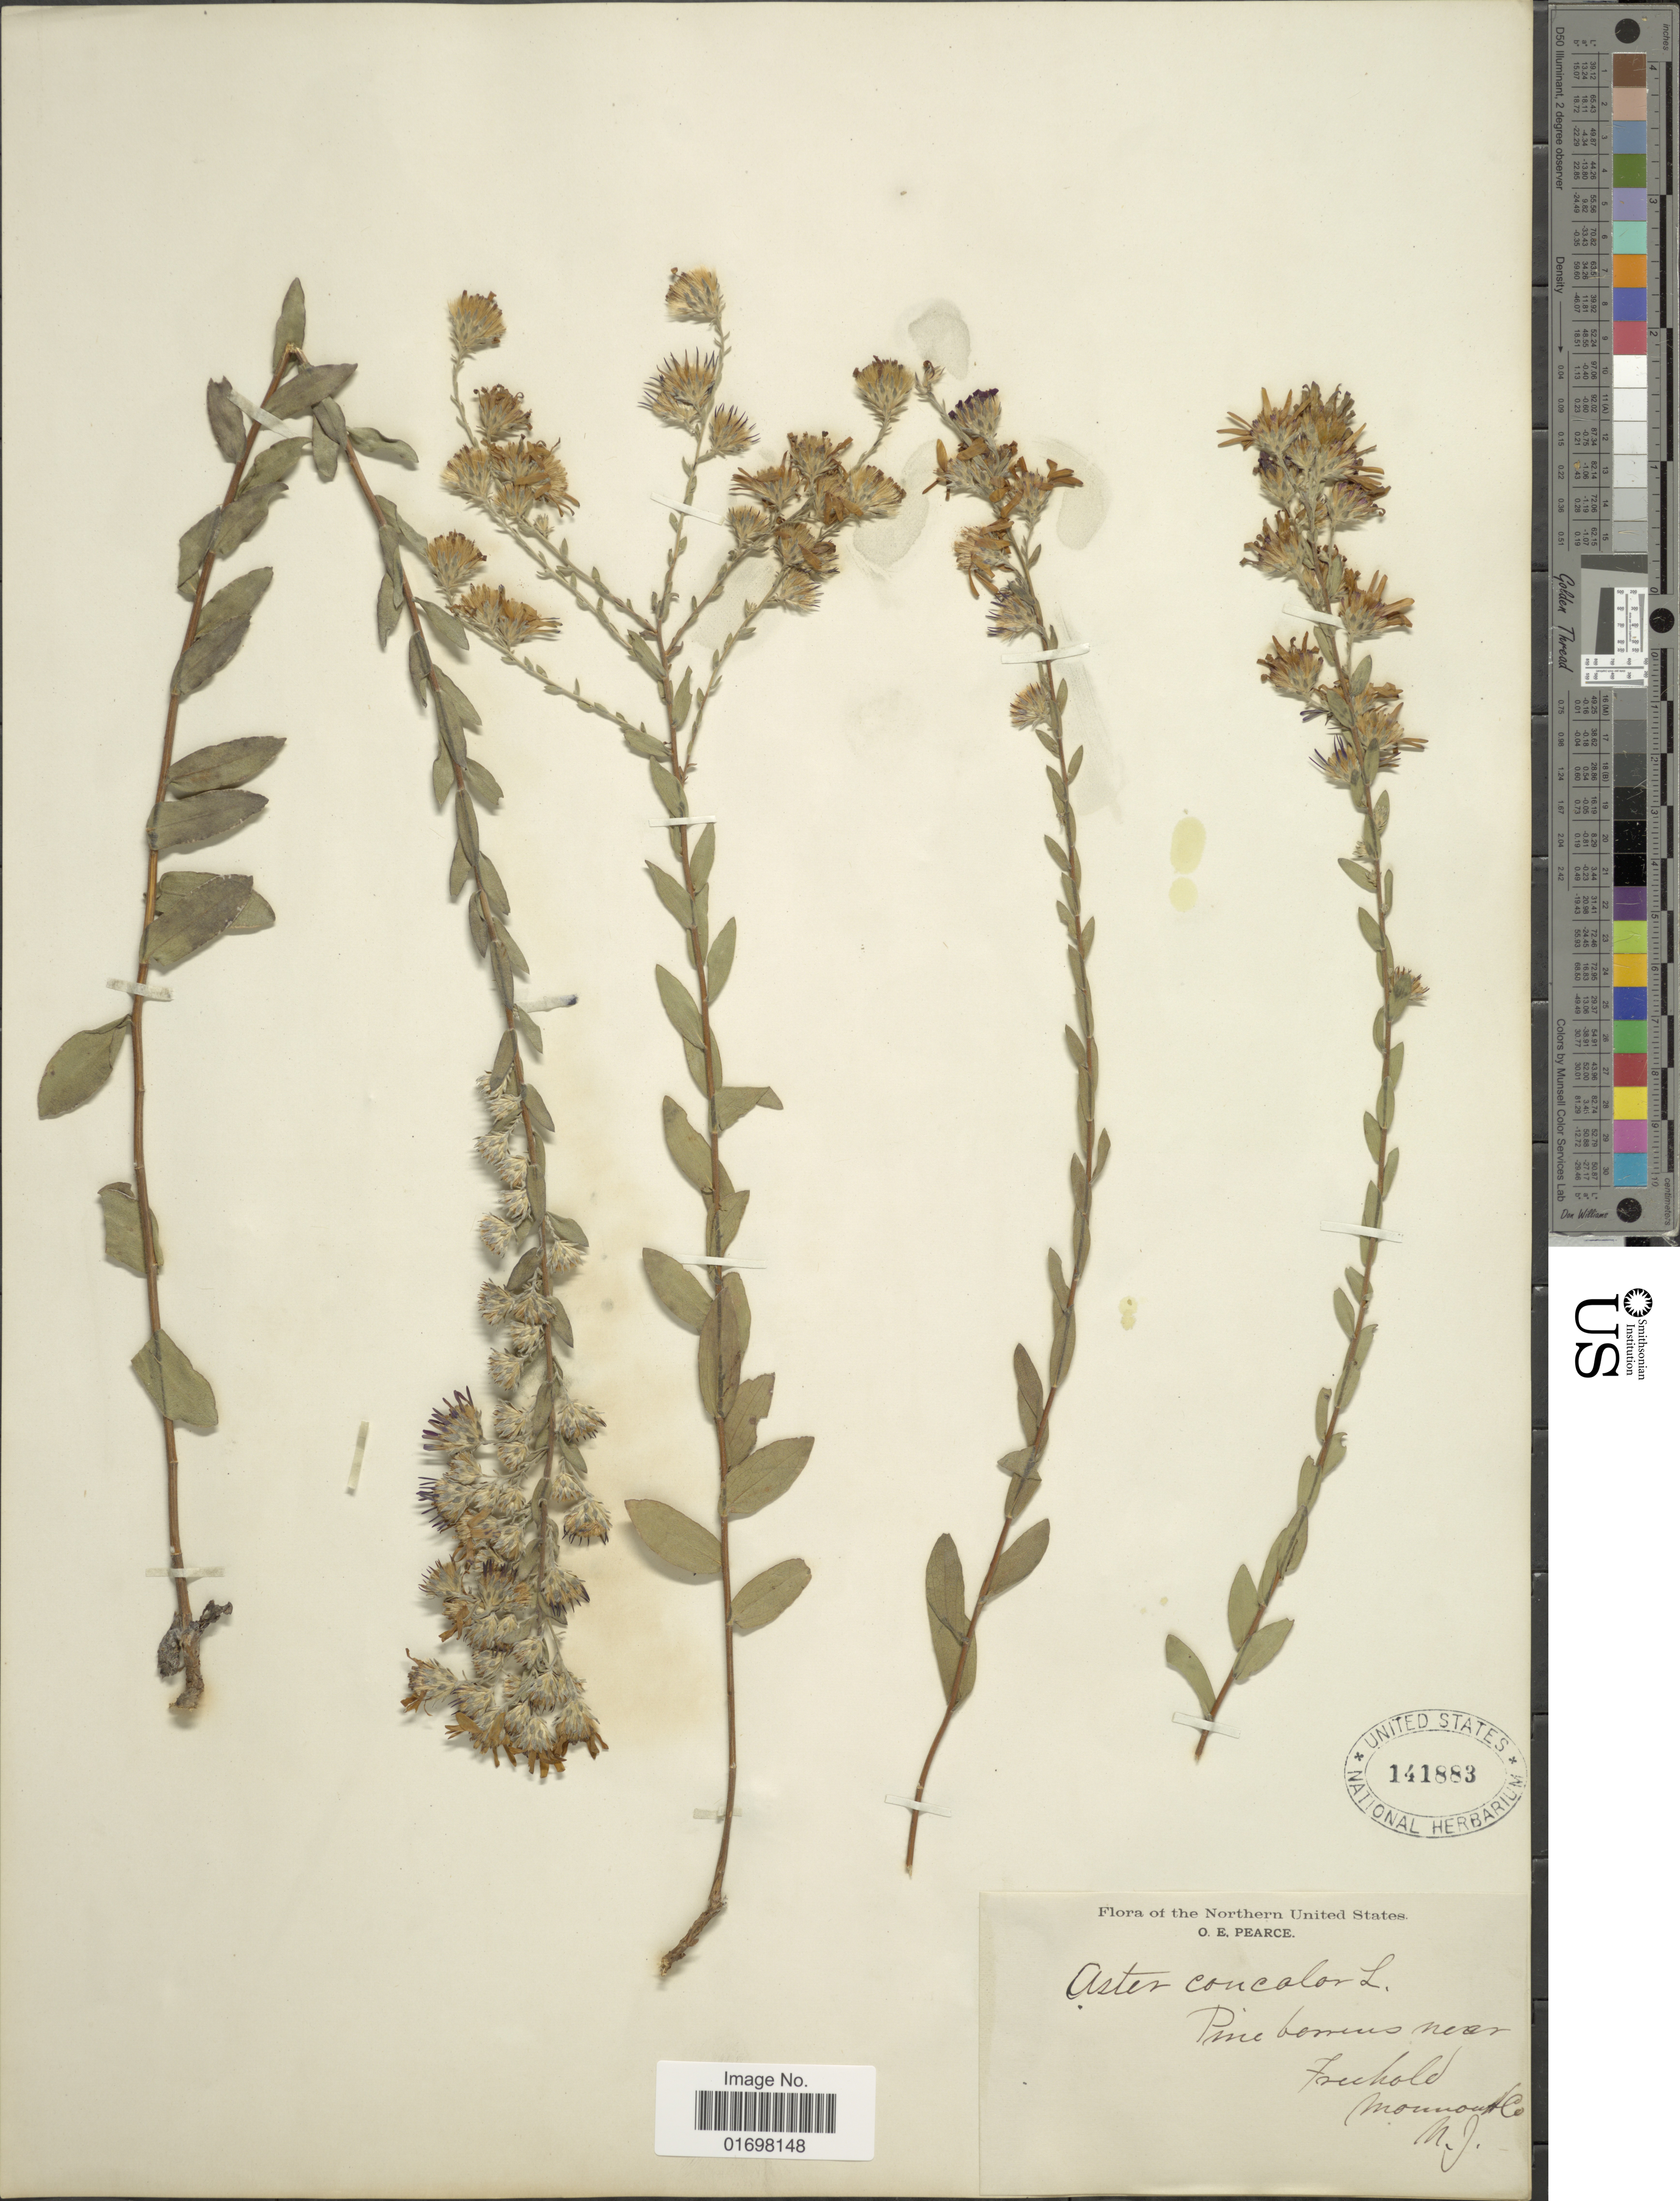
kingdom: Plantae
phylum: Tracheophyta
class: Magnoliopsida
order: Asterales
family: Asteraceae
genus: Symphyotrichum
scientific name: Symphyotrichum concolor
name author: (L.) G.L. Nesom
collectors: O. E. Pearce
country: United States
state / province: New Jersey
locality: Near Freehold Monmouth Co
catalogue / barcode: US 141883